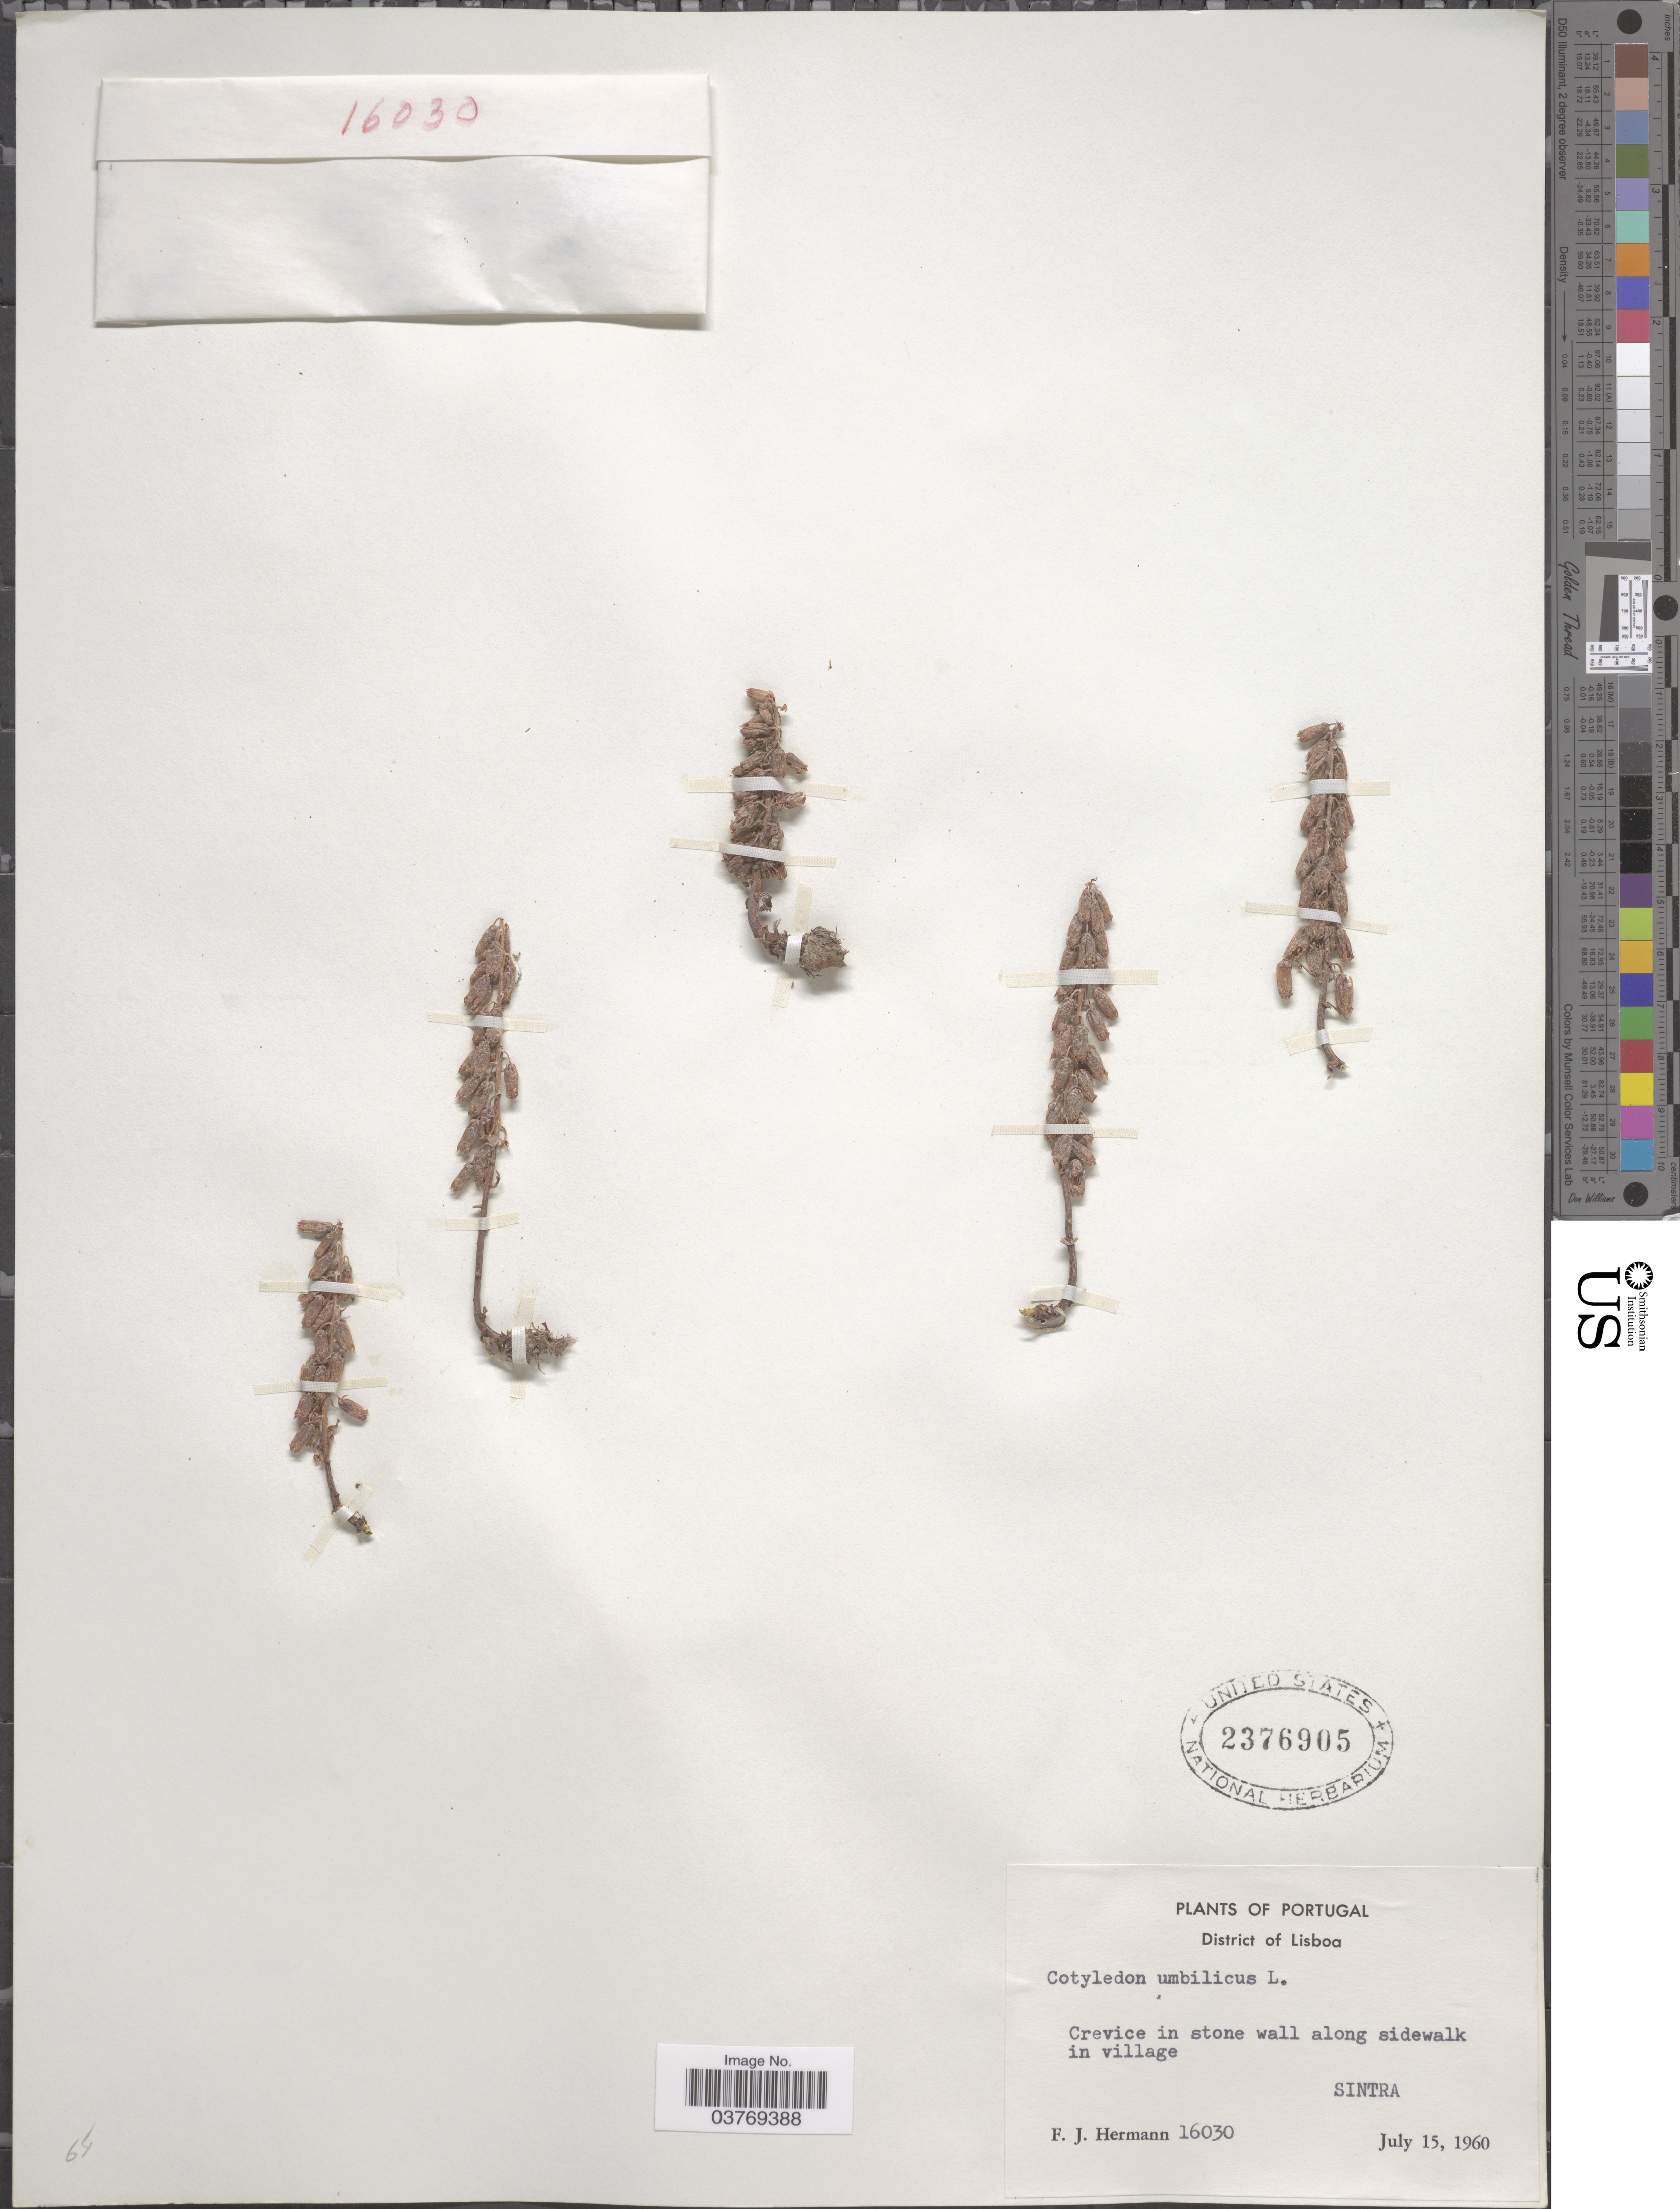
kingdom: Plantae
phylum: Tracheophyta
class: Magnoliopsida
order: Saxifragales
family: Crassulaceae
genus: Umbilicus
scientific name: Umbilicus rupestris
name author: (Salisb.) Dandy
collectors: F. J. Hermann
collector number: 16030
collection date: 1960-07-15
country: Portugal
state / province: Lisboa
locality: District of Lisboa. Crevice in stone wall along sidewalk in village. Sintra.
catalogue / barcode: US 2376905